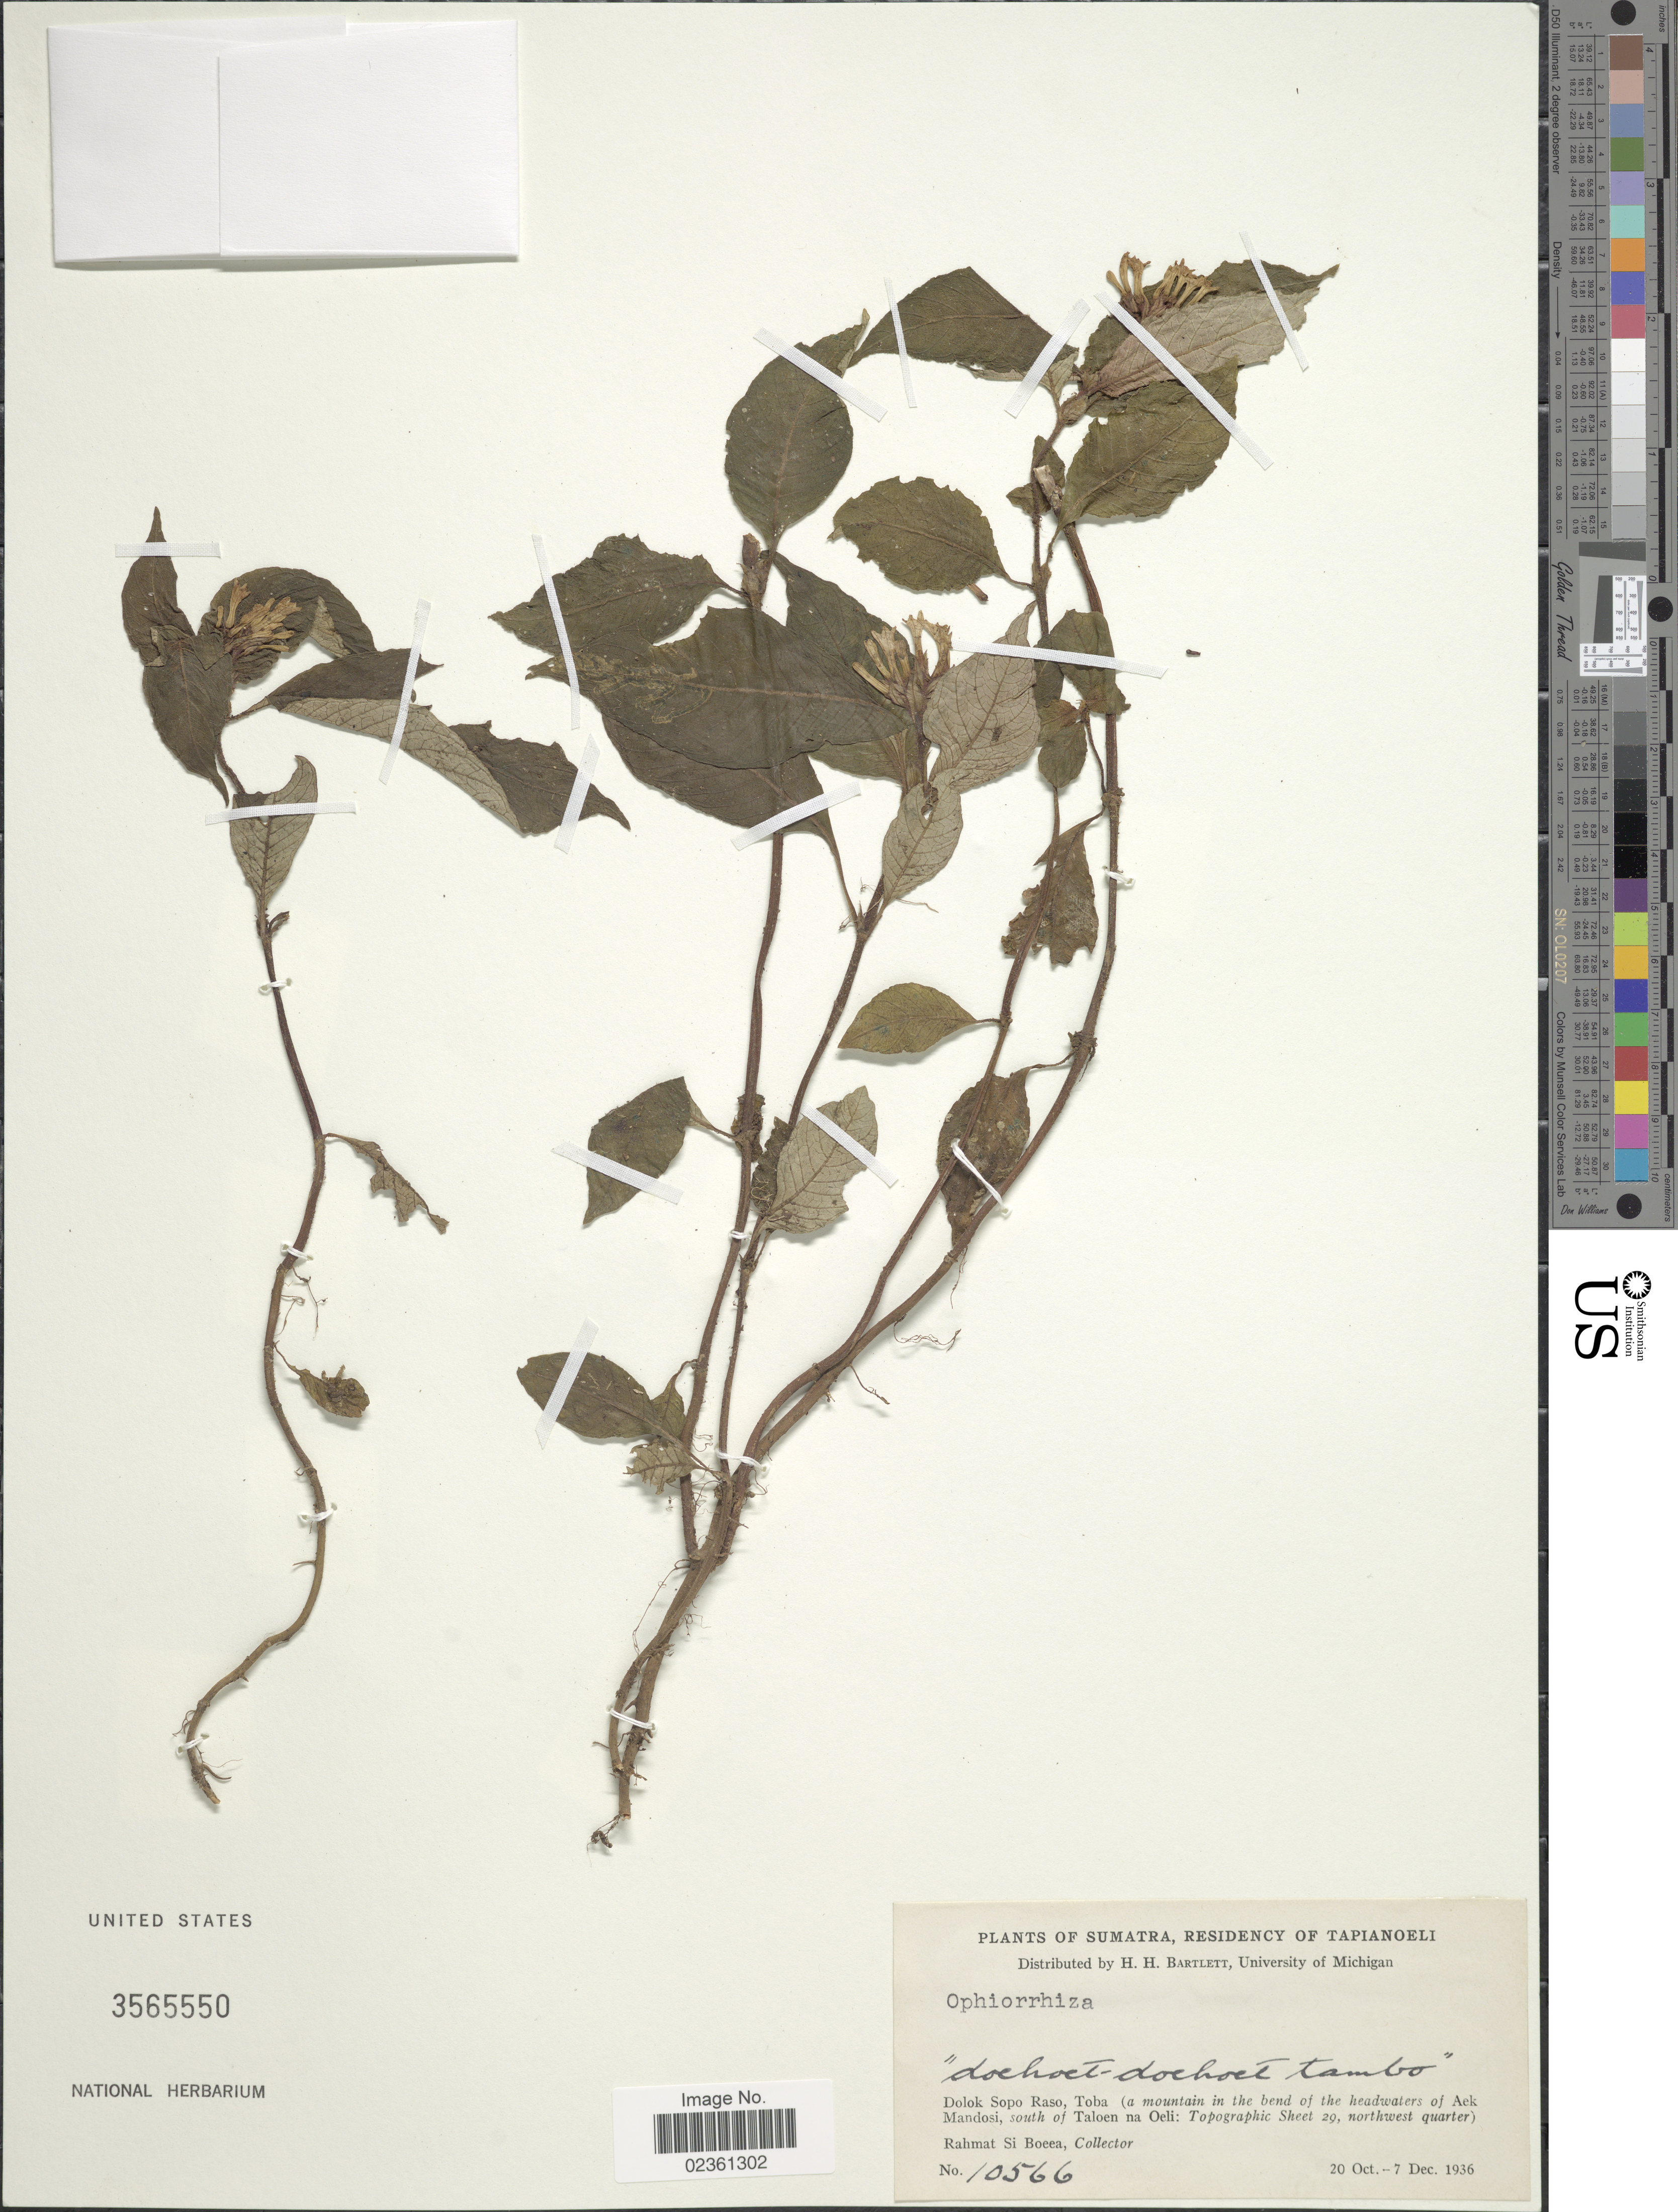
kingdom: Plantae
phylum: Tracheophyta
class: Magnoliopsida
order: Gentianales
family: Rubiaceae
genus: Ophiorrhiza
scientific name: Ophiorrhiza sp.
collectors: Rahmat Si Boeea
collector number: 10566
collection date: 1936-10-20/1936-12-07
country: Indonesia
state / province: Sumatra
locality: Residency of Tapianoeli, Dolok Sopo Raso, Toba (a mountain in the bend of the headwaters of Aek Mandosi, south of Taloen na Oeli: Topographic Sheet 29, northwest quarter).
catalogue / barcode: US 3565550